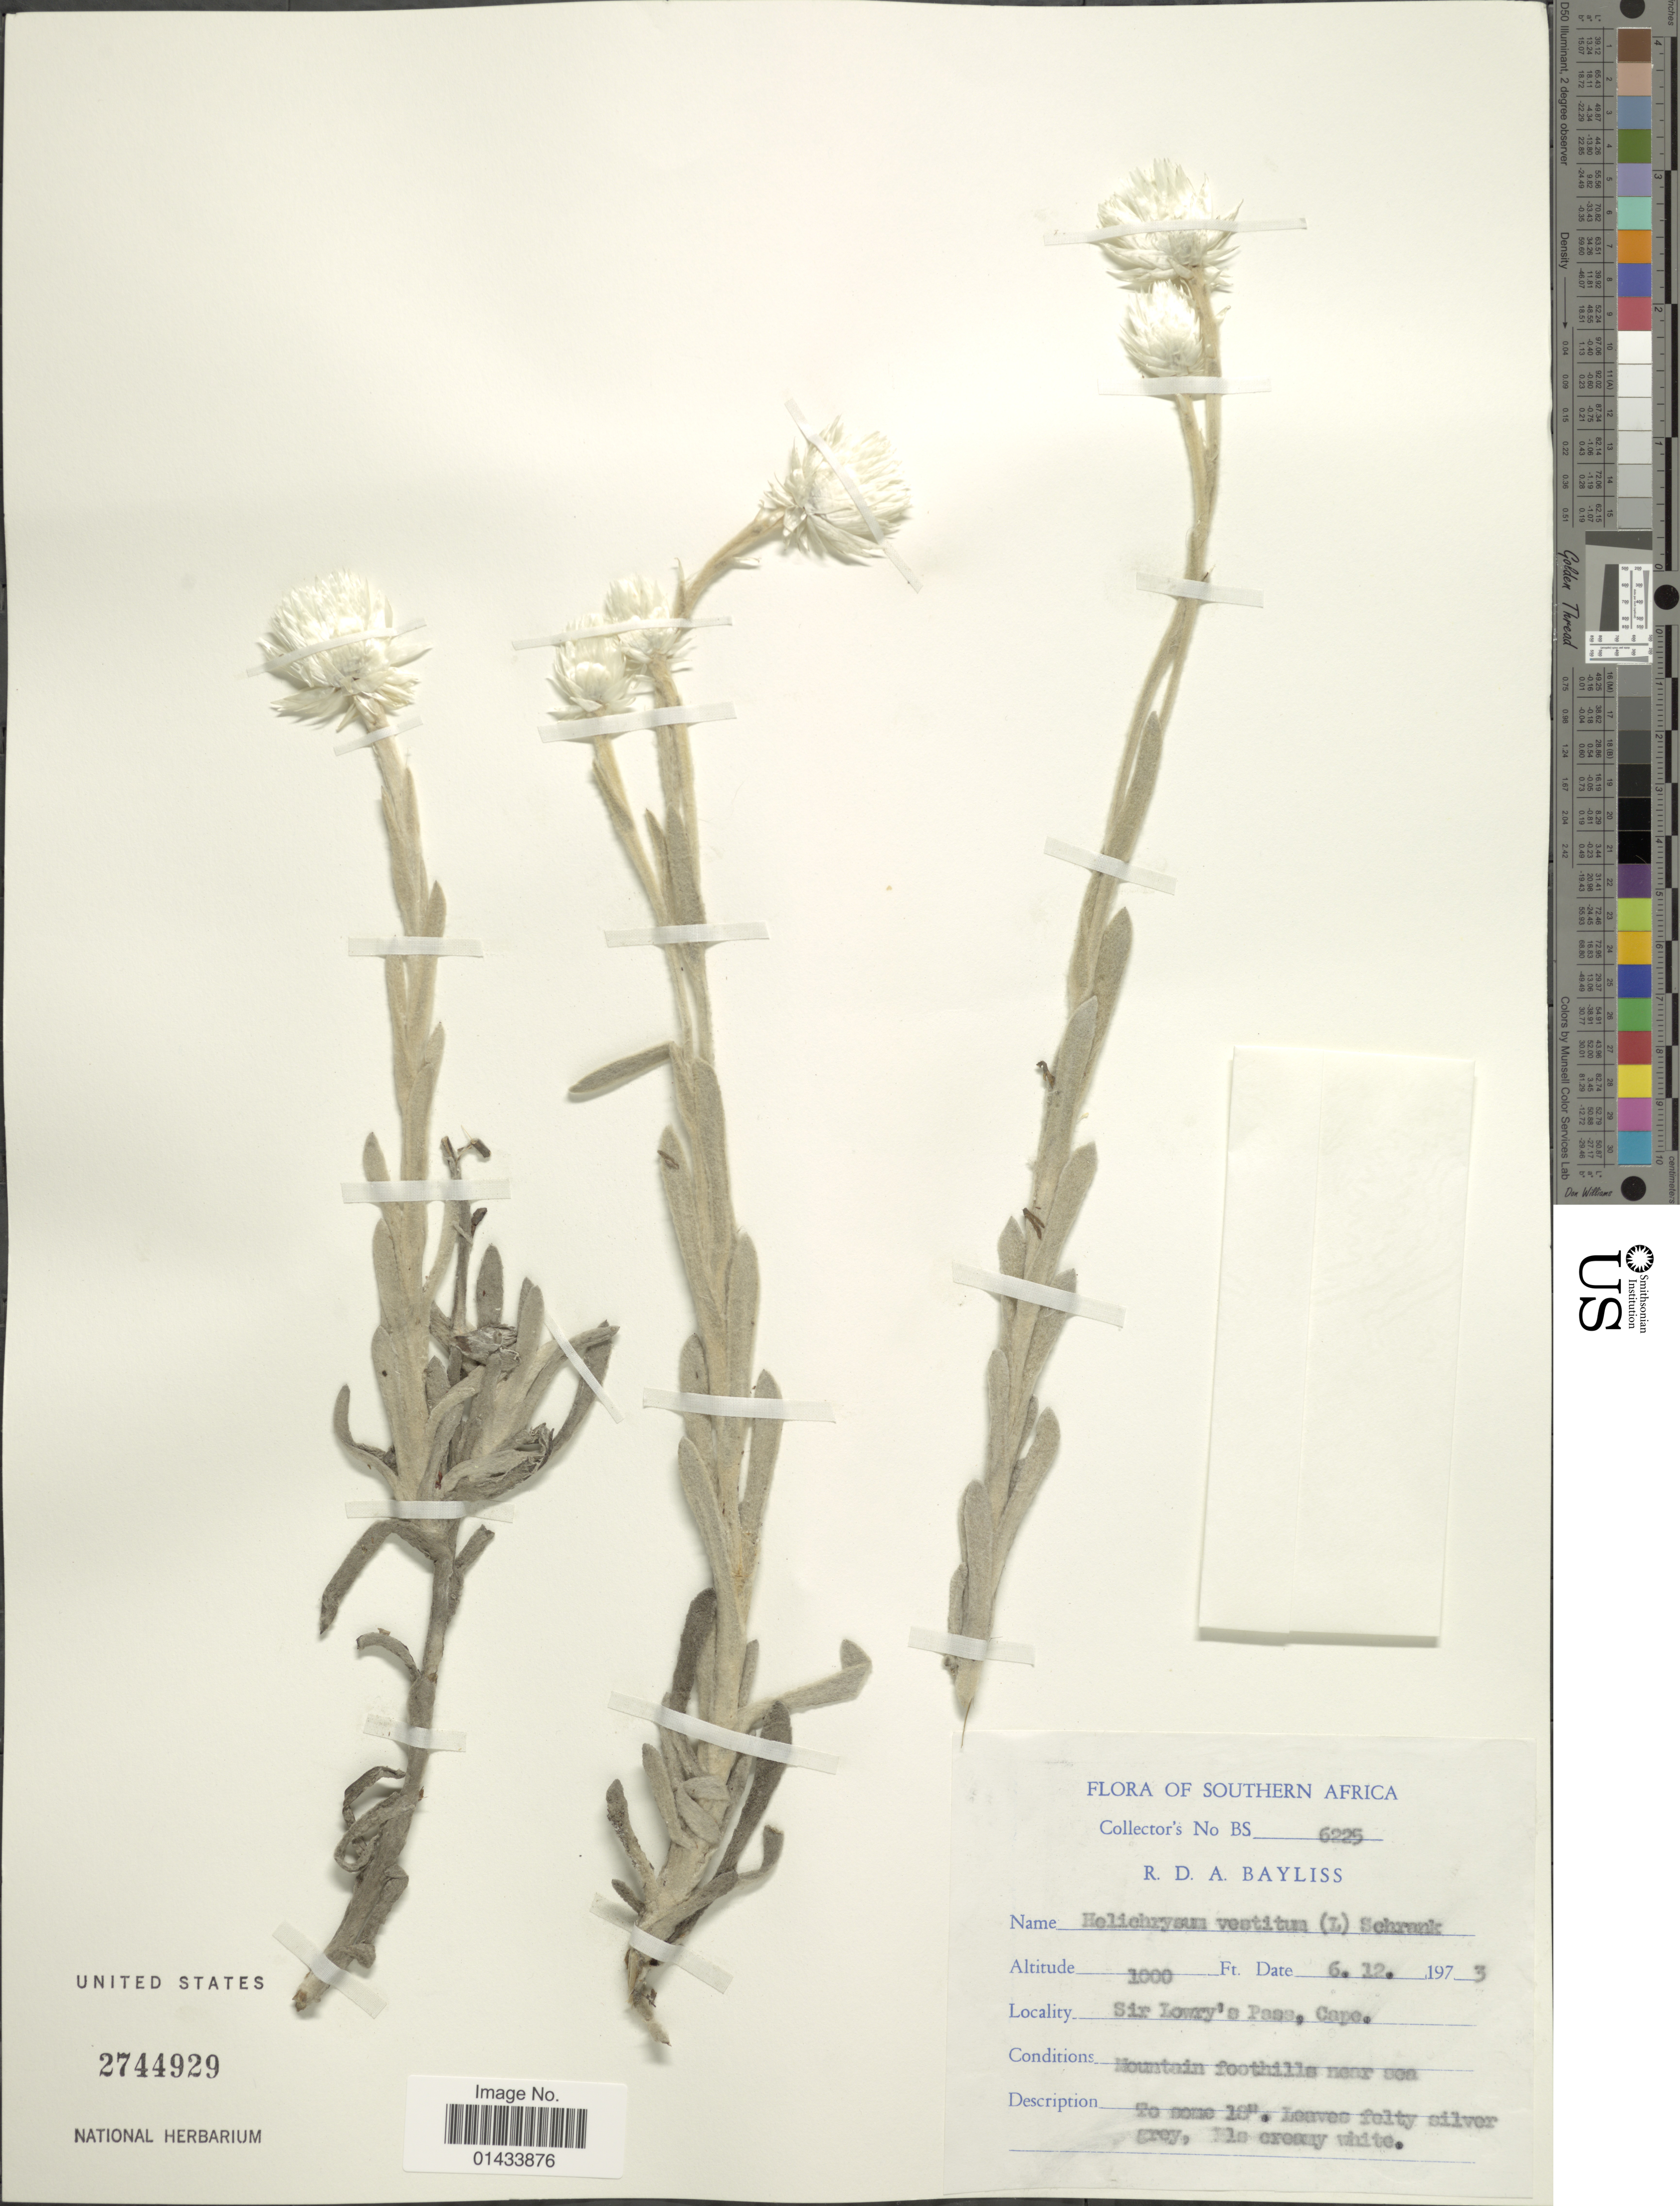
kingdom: Plantae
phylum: Tracheophyta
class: Magnoliopsida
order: Asterales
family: Asteraceae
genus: Helichrysum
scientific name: Helichrysum vestitum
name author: Willd.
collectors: R. Bayliss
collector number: BS 6225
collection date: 1973-12-06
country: South Africa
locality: Southern Africa, Sir Lowry's Pass, Cape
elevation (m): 305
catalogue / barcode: US 2744929